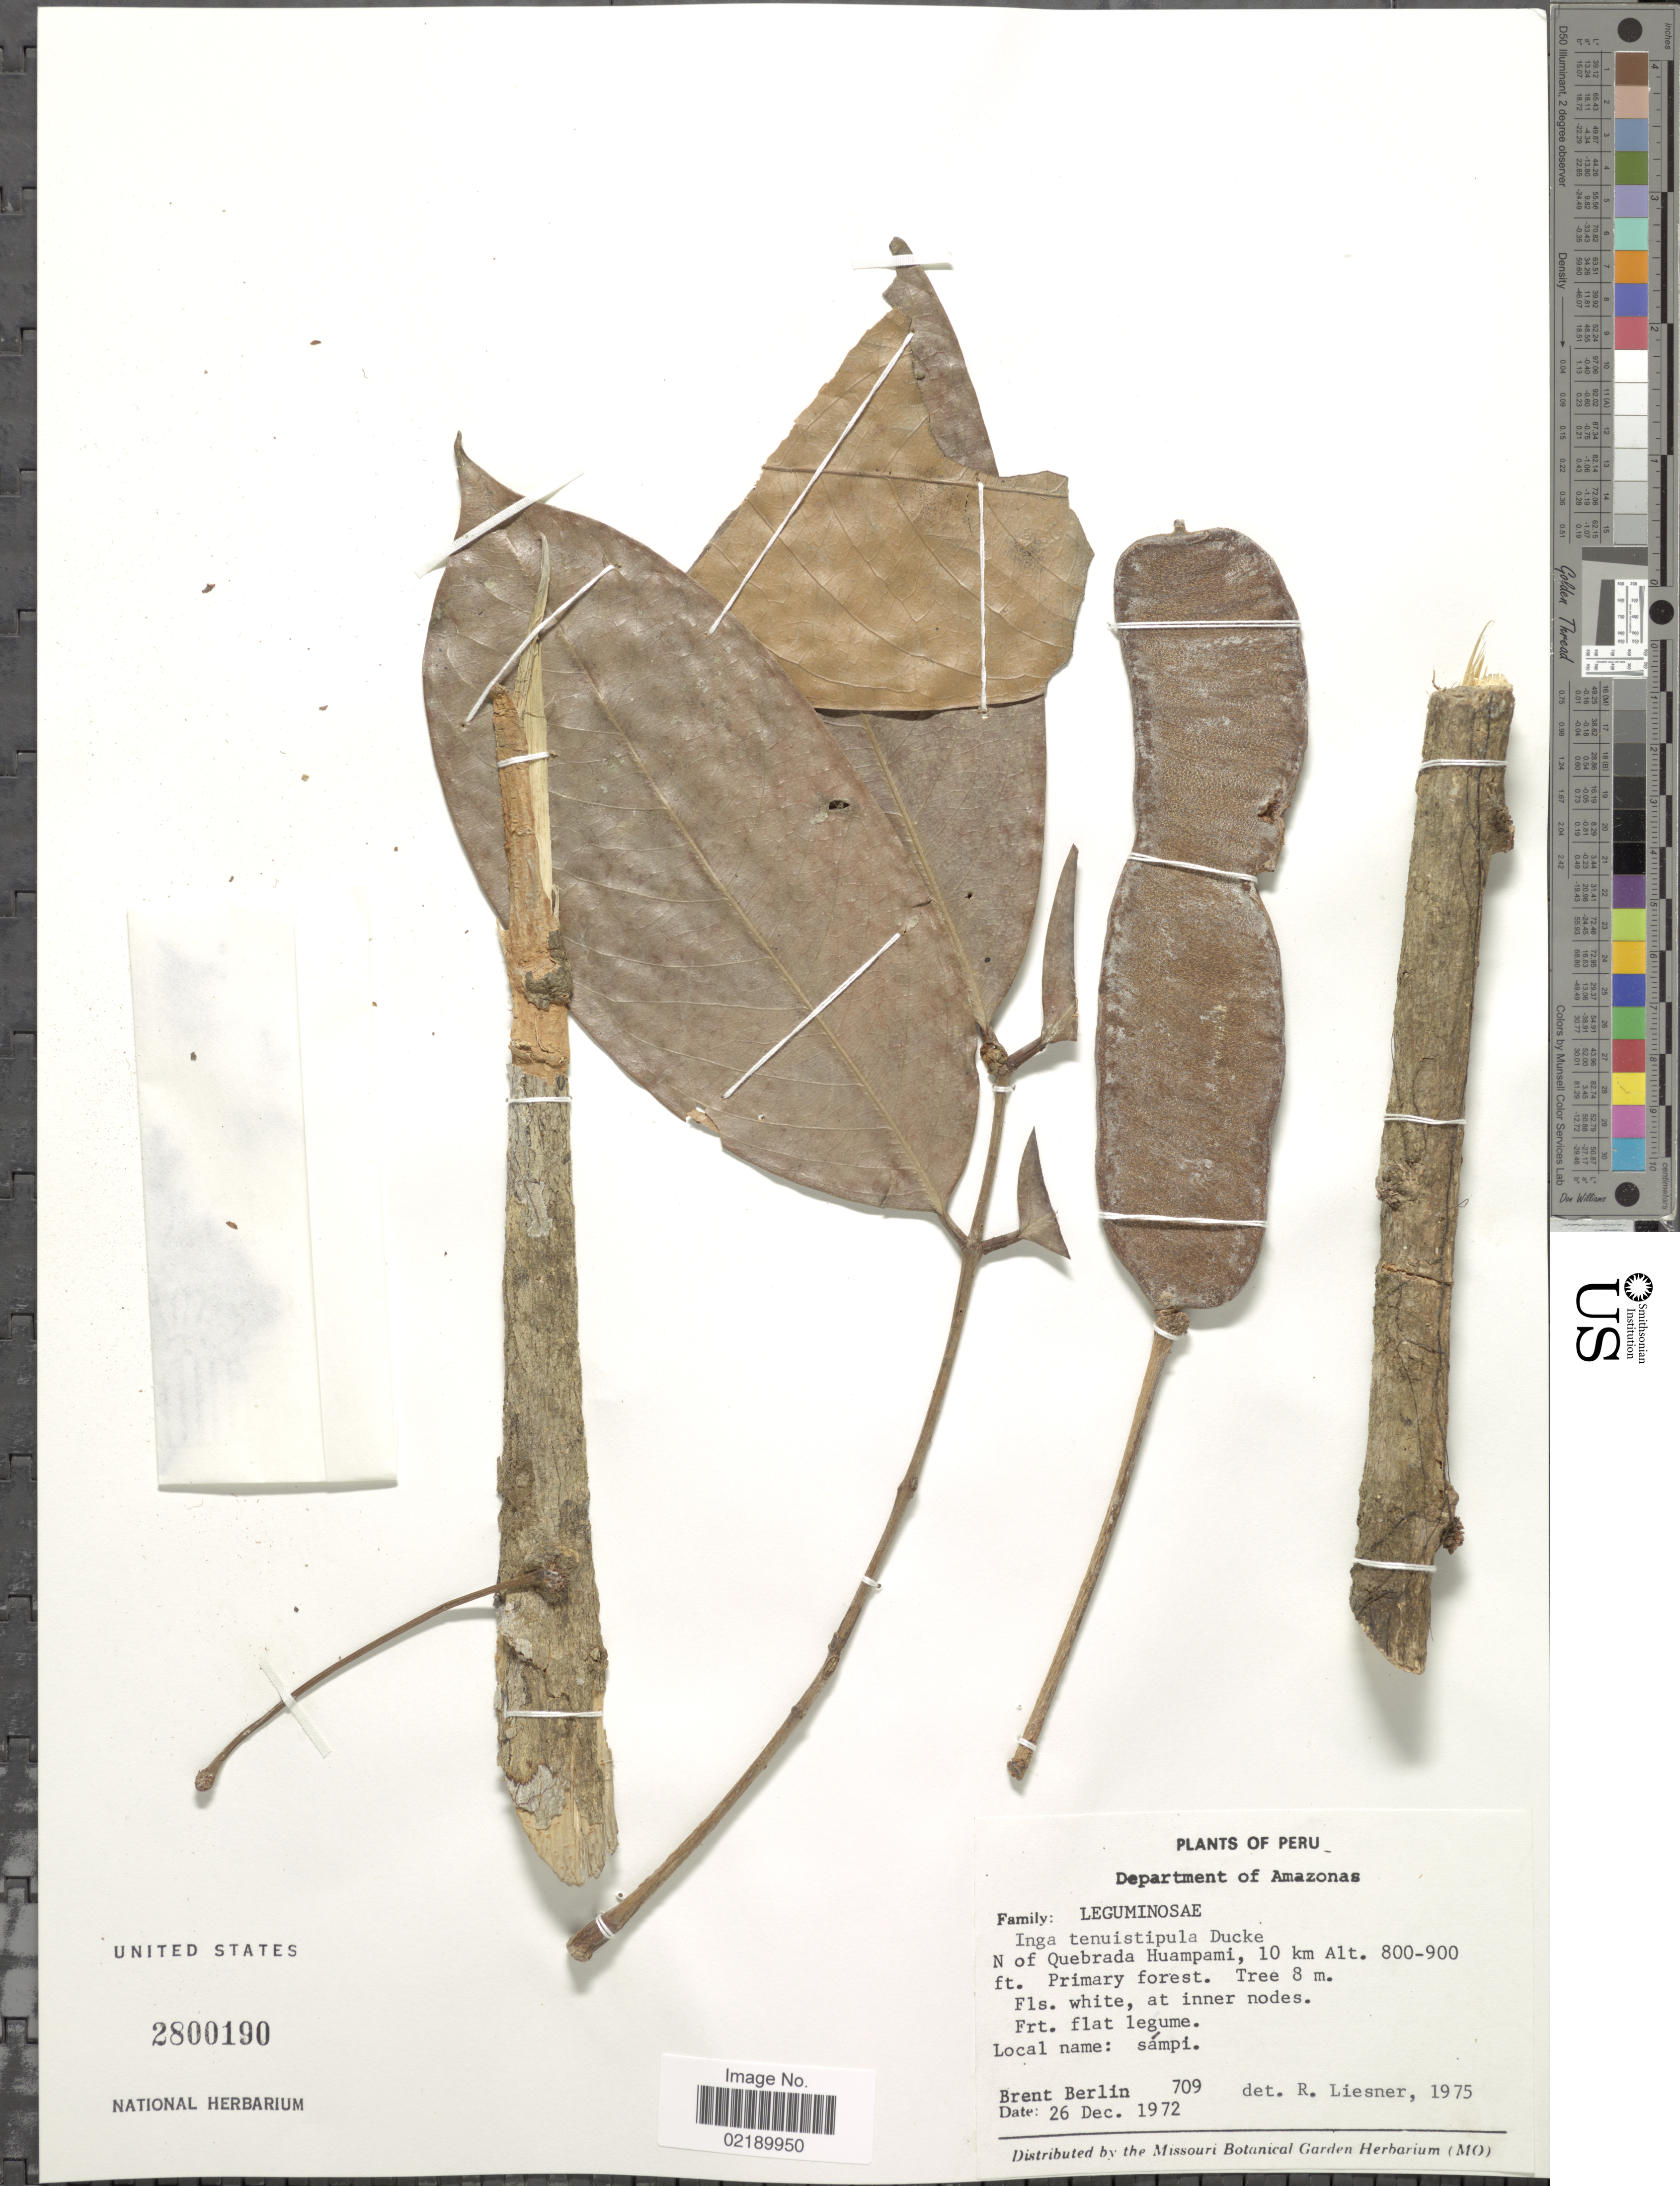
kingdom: Plantae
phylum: Tracheophyta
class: Magnoliopsida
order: Fabales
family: Fabaceae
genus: Inga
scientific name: Inga tenuistipula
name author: Ducke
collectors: B. Berlin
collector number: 709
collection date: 1972-12-26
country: Peru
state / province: Amazonas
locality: N of Quebrada Huampami, 10 km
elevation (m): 244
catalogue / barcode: US 2800190